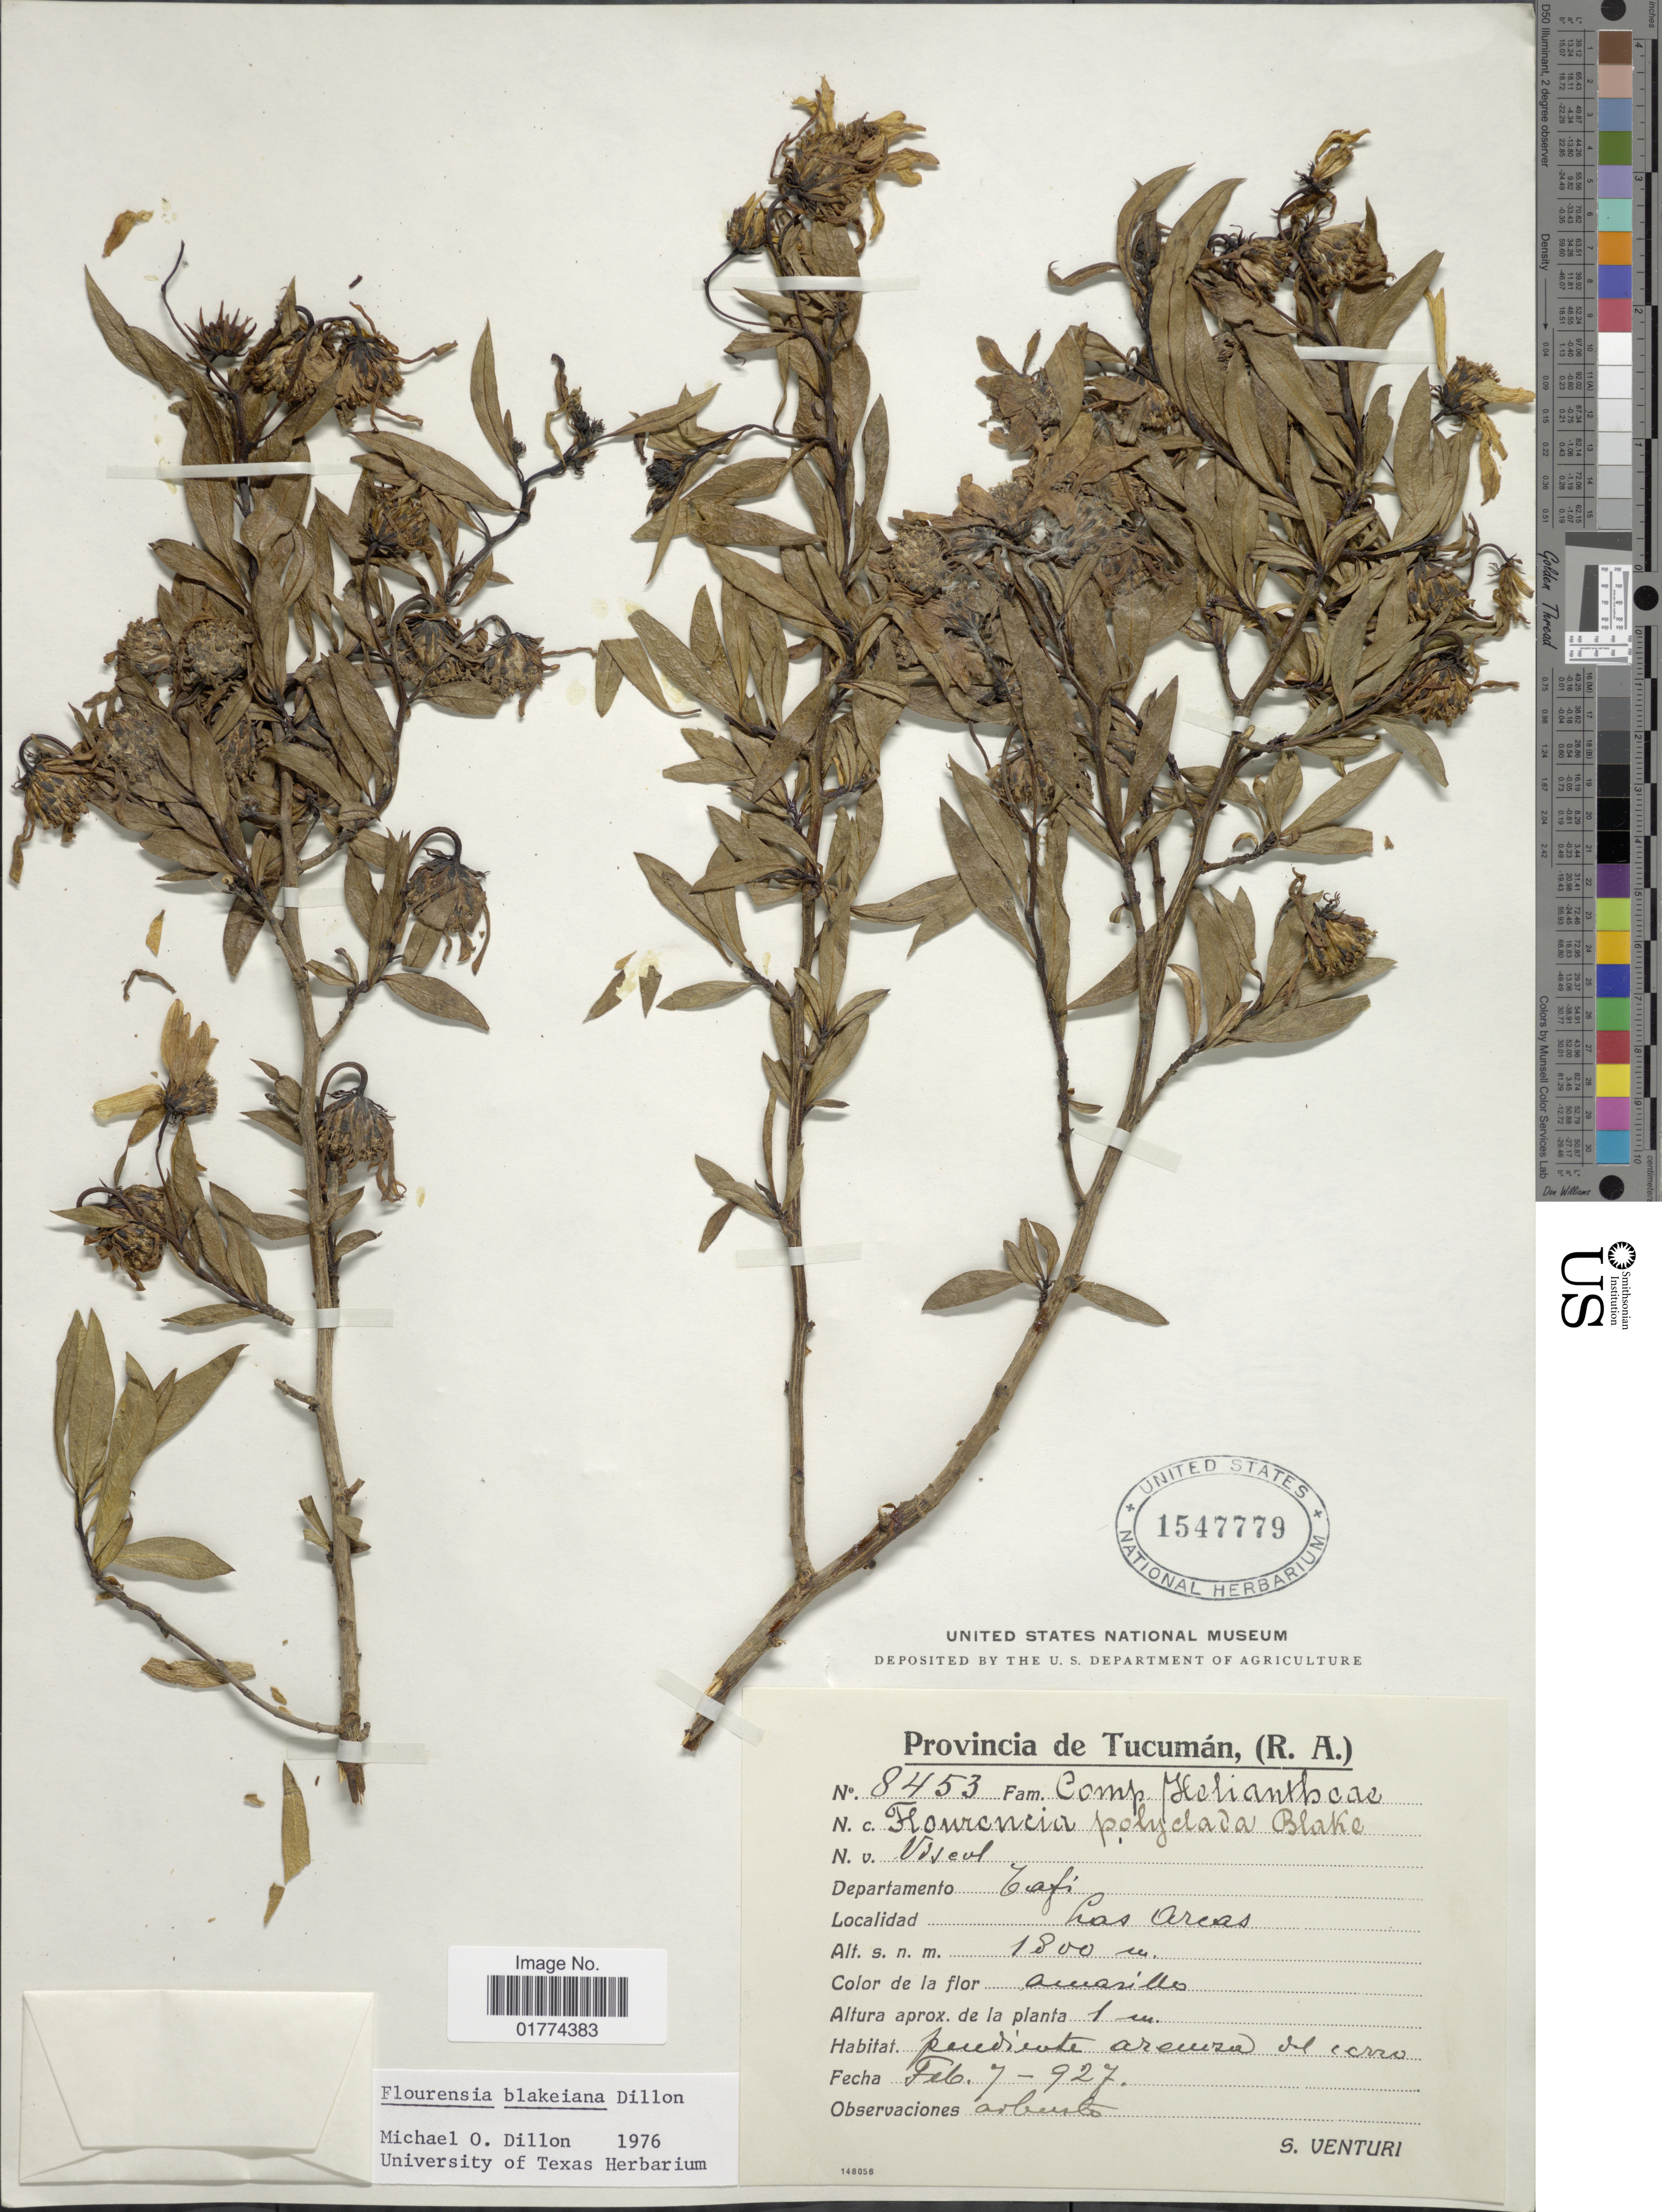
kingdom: Plantae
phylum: Tracheophyta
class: Magnoliopsida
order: Asterales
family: Asteraceae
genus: Flourensia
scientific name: Flourensia blakeiana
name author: M.O. Dillon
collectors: S. Venturi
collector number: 8453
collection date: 1927-02-07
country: Argentina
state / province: Tucuman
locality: (R.A). Departamenot tafi. Las Orcas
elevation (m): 1800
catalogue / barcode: US 154779